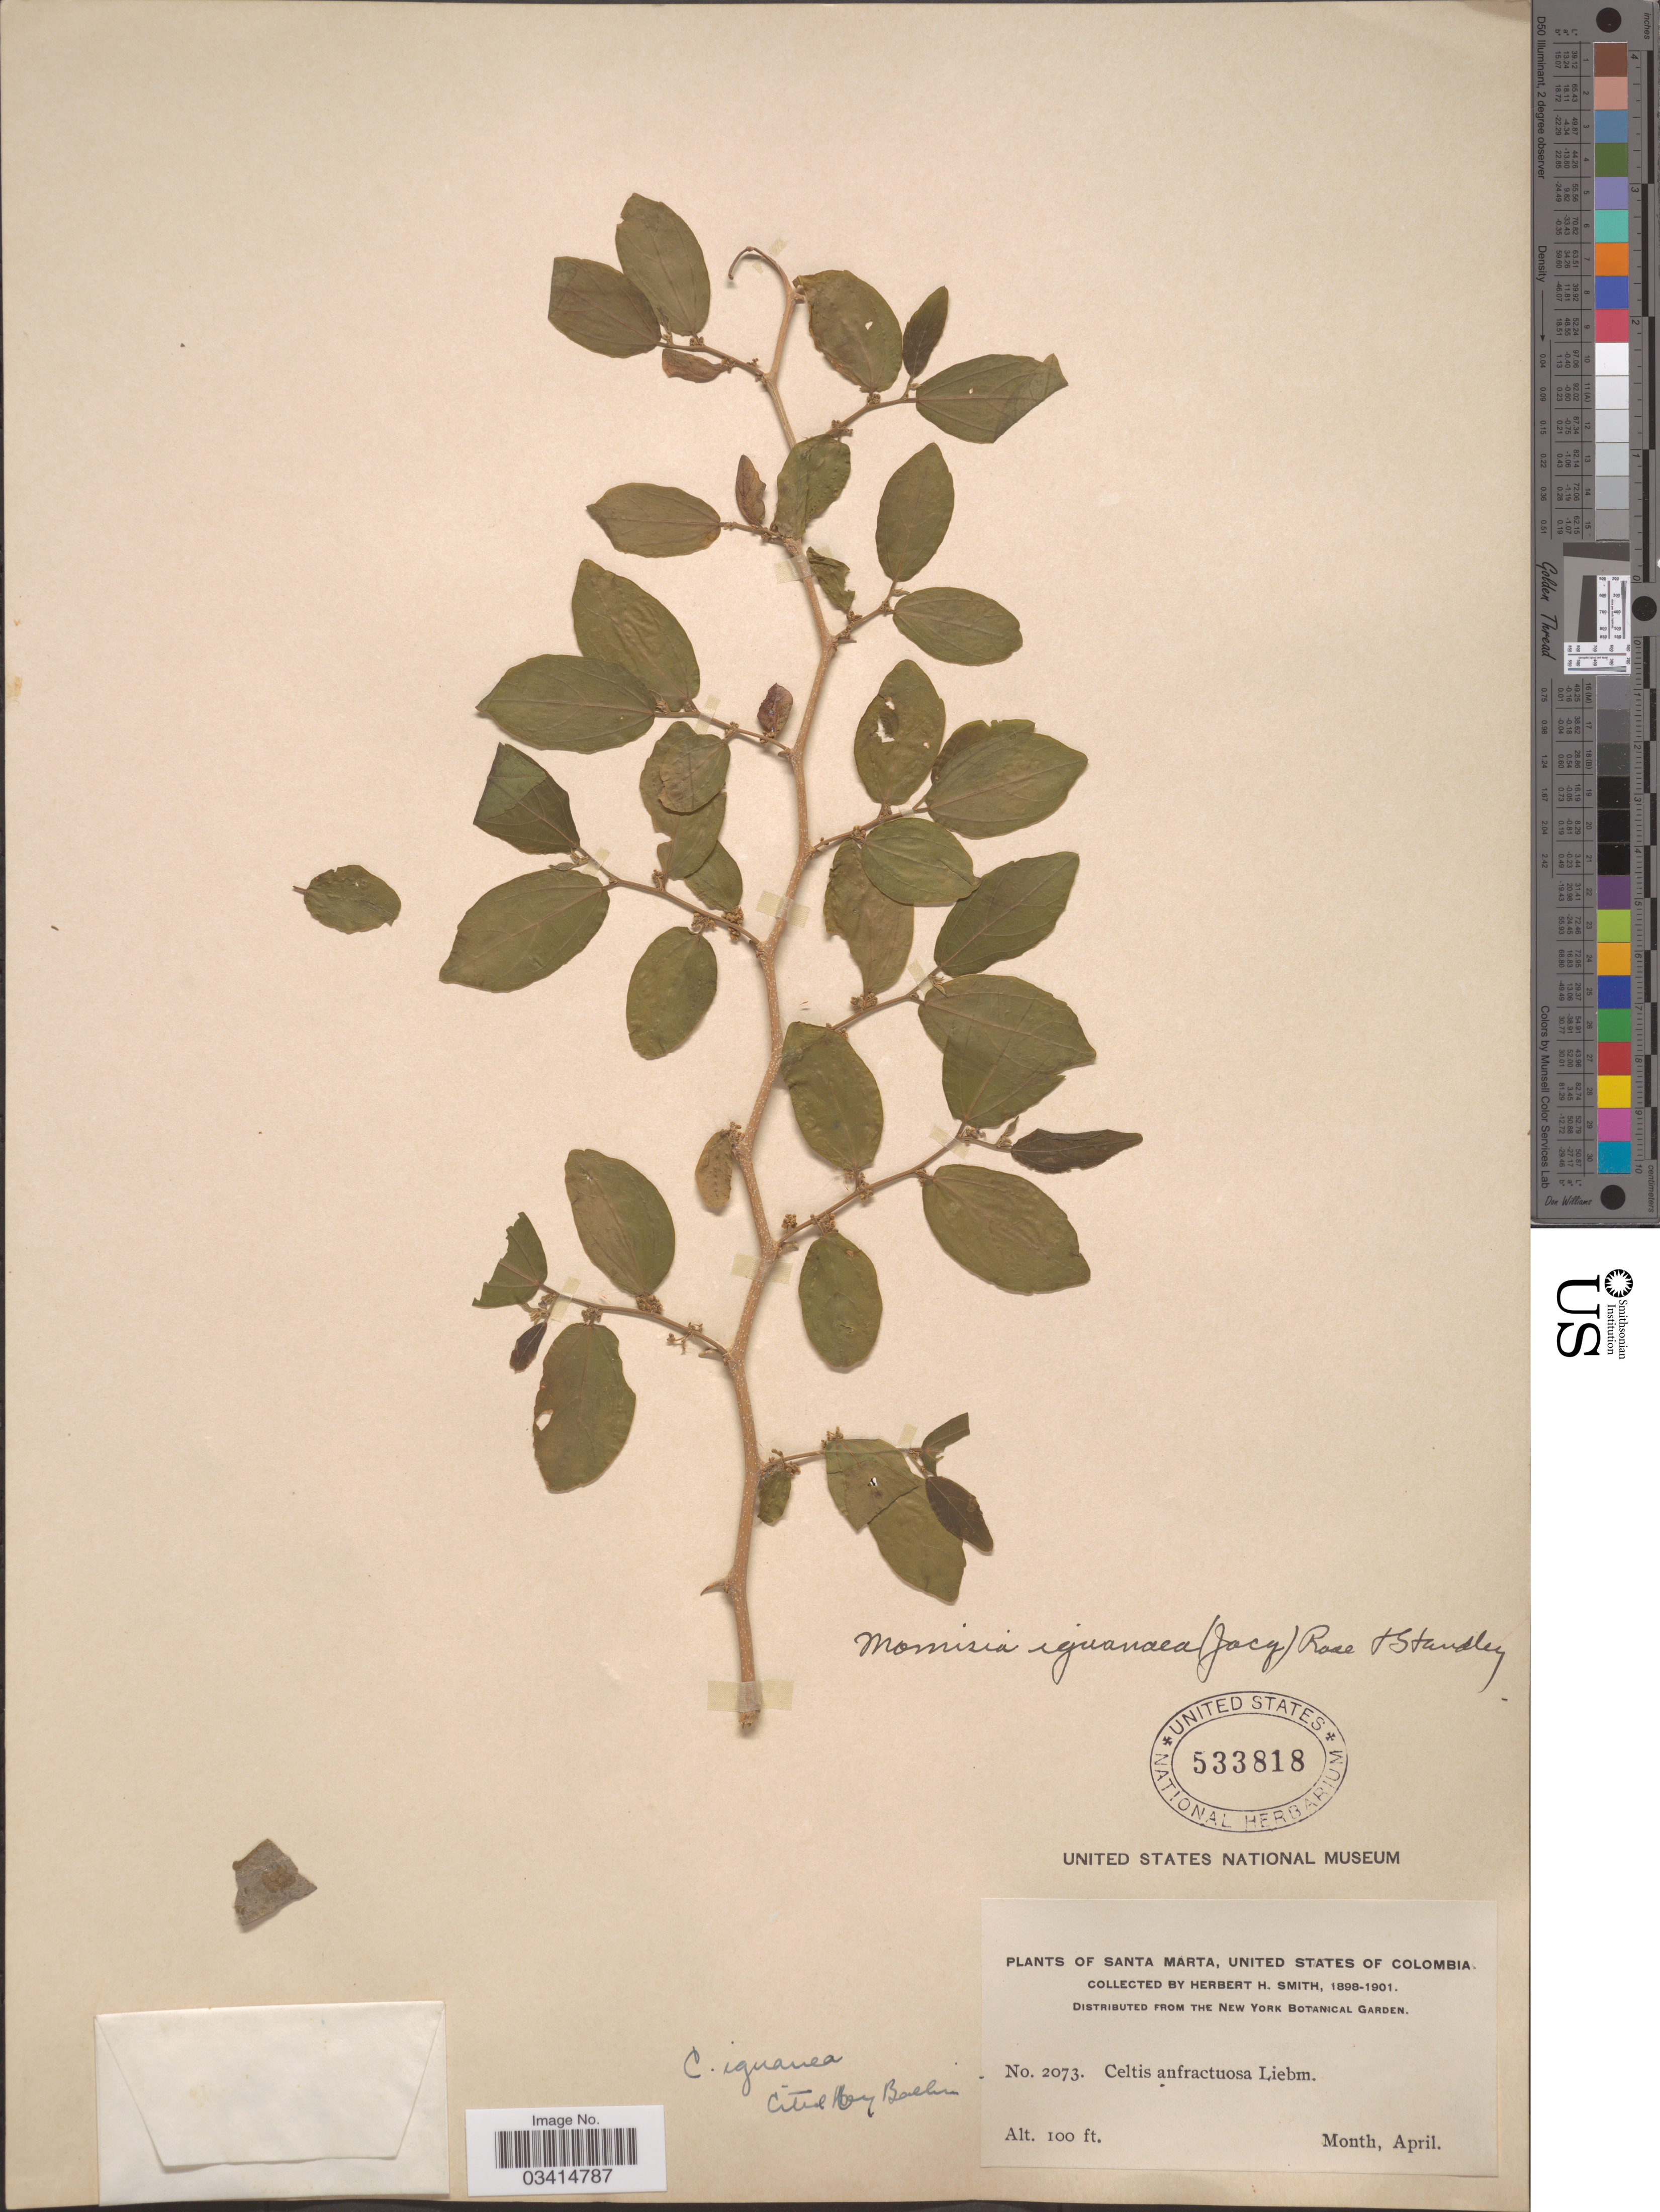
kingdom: Plantae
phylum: Tracheophyta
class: Magnoliopsida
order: Rosales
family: Cannabaceae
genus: Celtis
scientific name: Celtis iguanaea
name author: (Jacq.) Sarg.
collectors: Herbert H. Smith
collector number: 2073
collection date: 1898/1901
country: Colombia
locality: Santa Marta.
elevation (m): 30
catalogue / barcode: US 533818